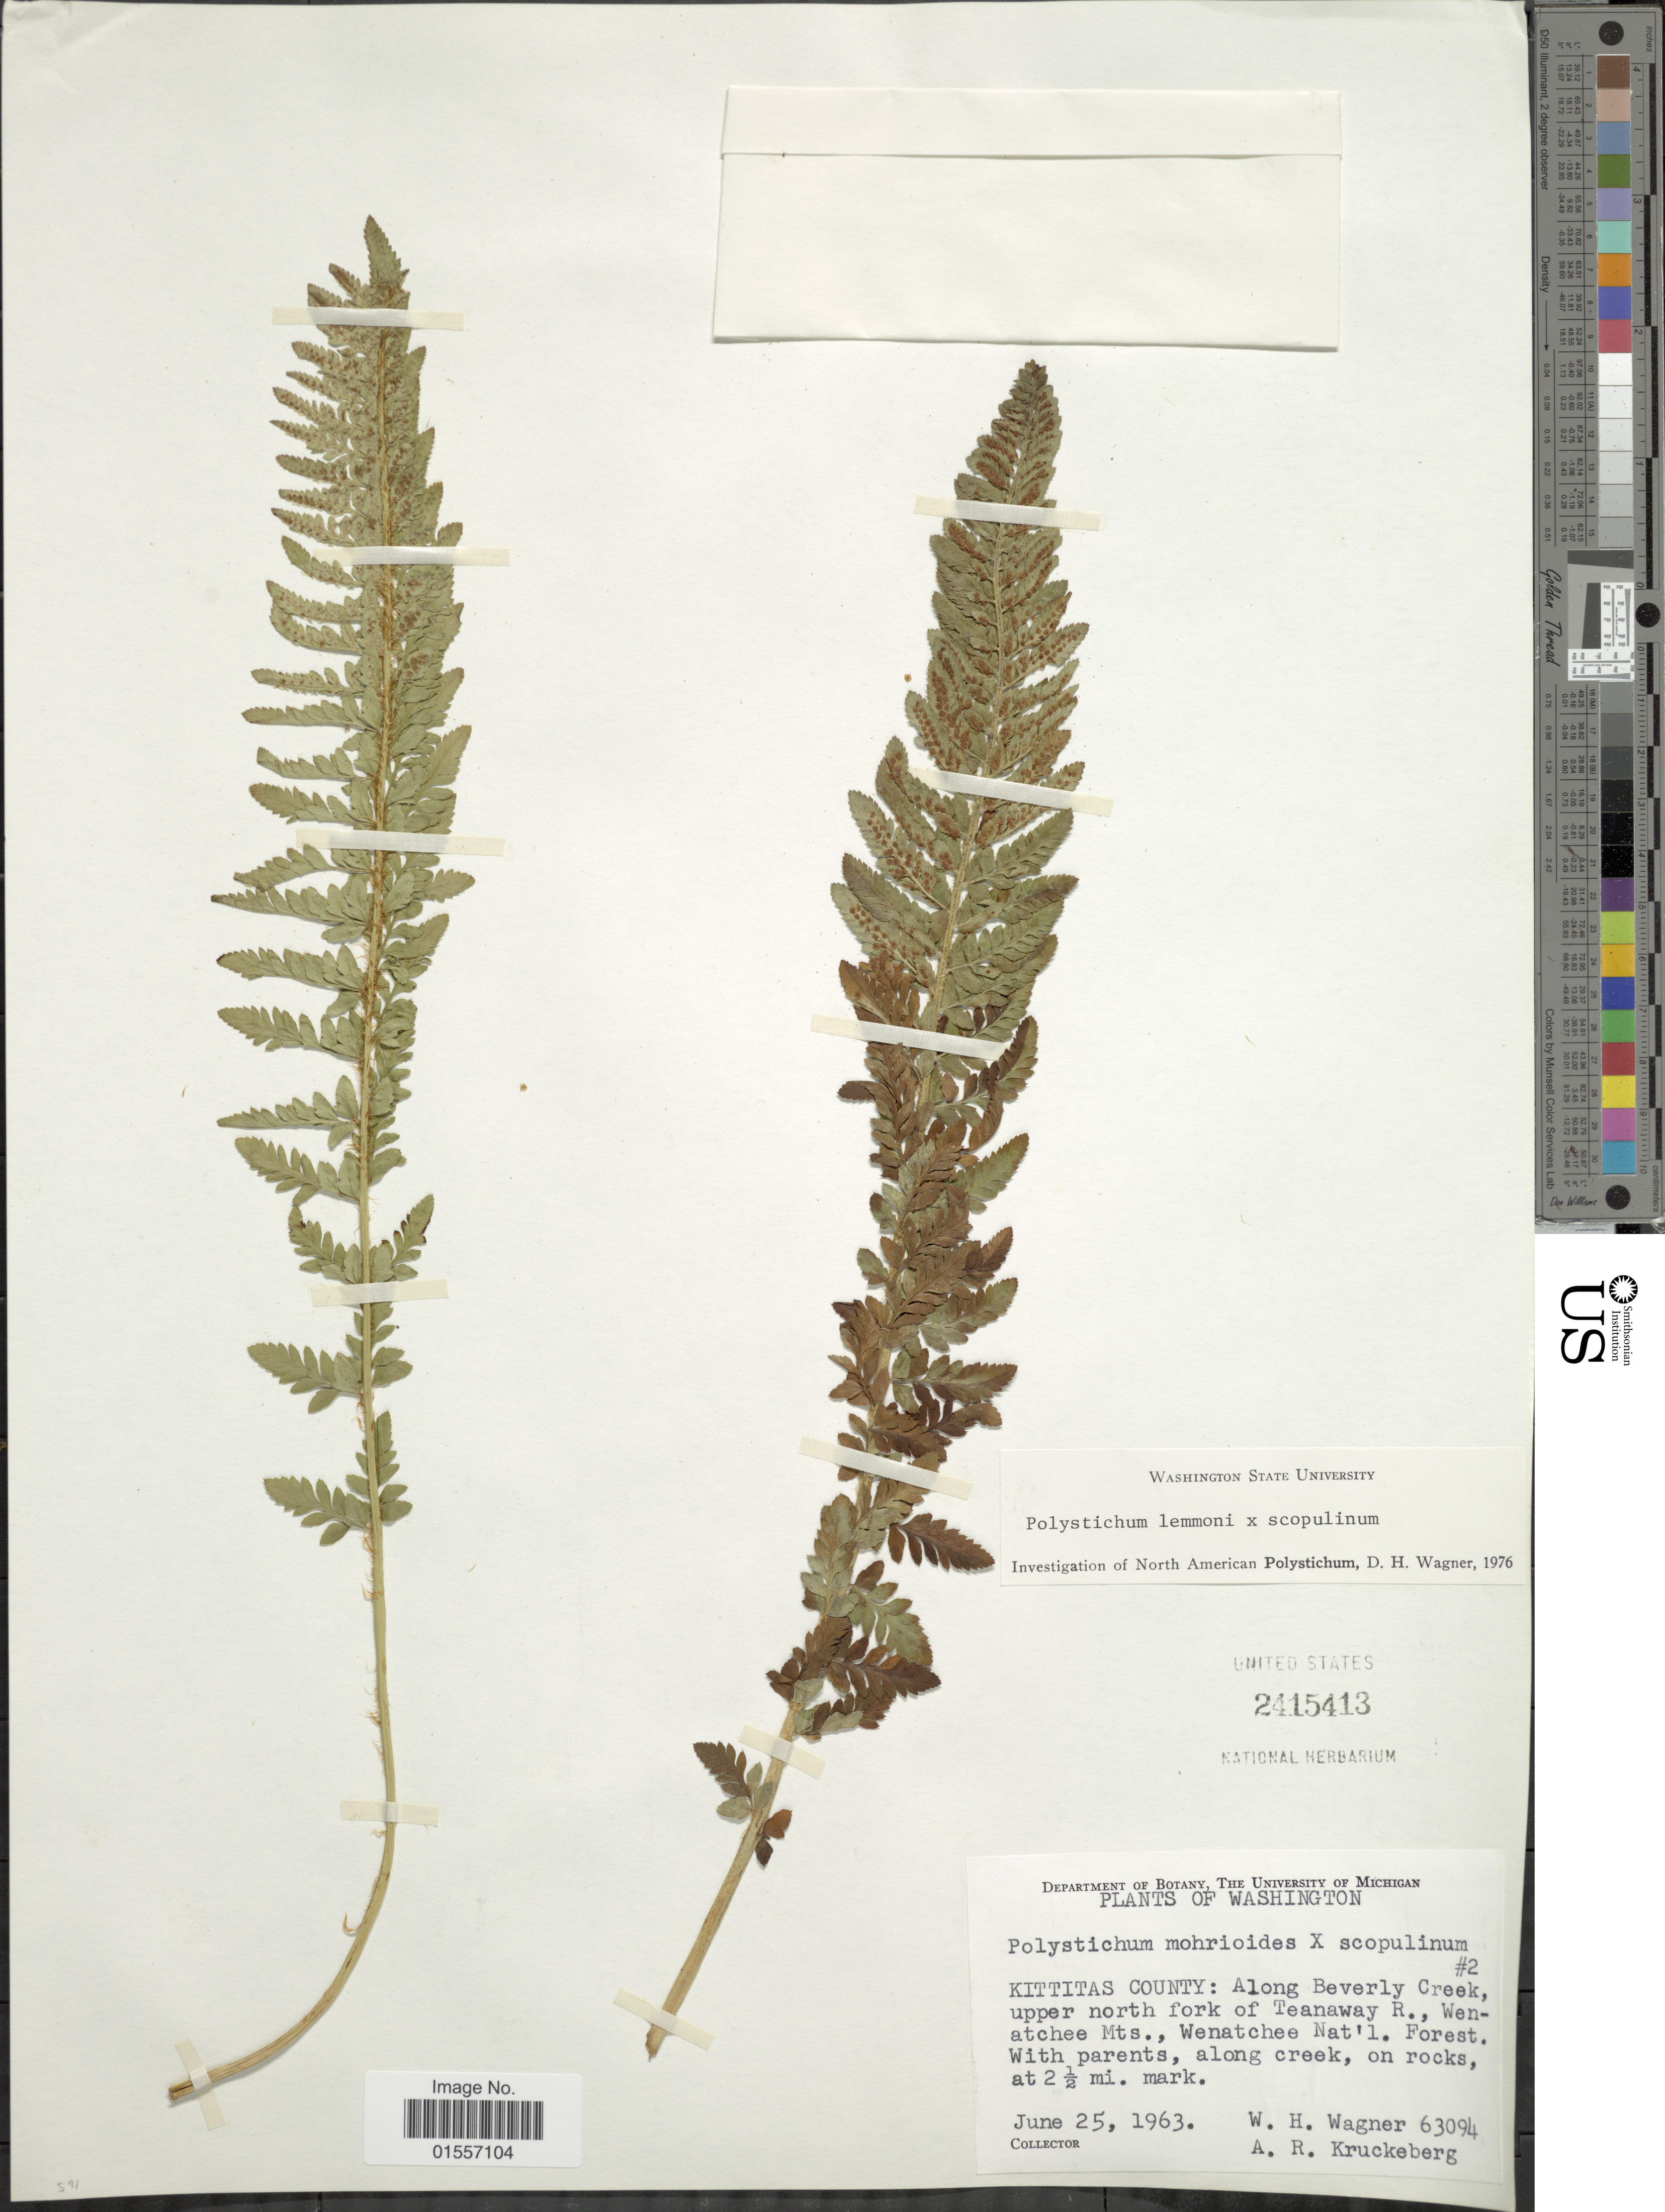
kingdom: Plantae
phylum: Tracheophyta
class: Polypodiopsida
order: Polypodiales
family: Dryopteridaceae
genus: Polystichum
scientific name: Polystichum lemmonii x P. scopulinum (D.C. Eaton) Maxon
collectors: W. H. Wagner & A. Kruckeberg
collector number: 63094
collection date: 1963-06-25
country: United States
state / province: Washington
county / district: Kittitas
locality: Washington, Kittitas County: along Beverly Creek, upper north fork of Teanaway R., Wenatchee Mts., Wenatchee Nat'l Forest.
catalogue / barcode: US 2415413